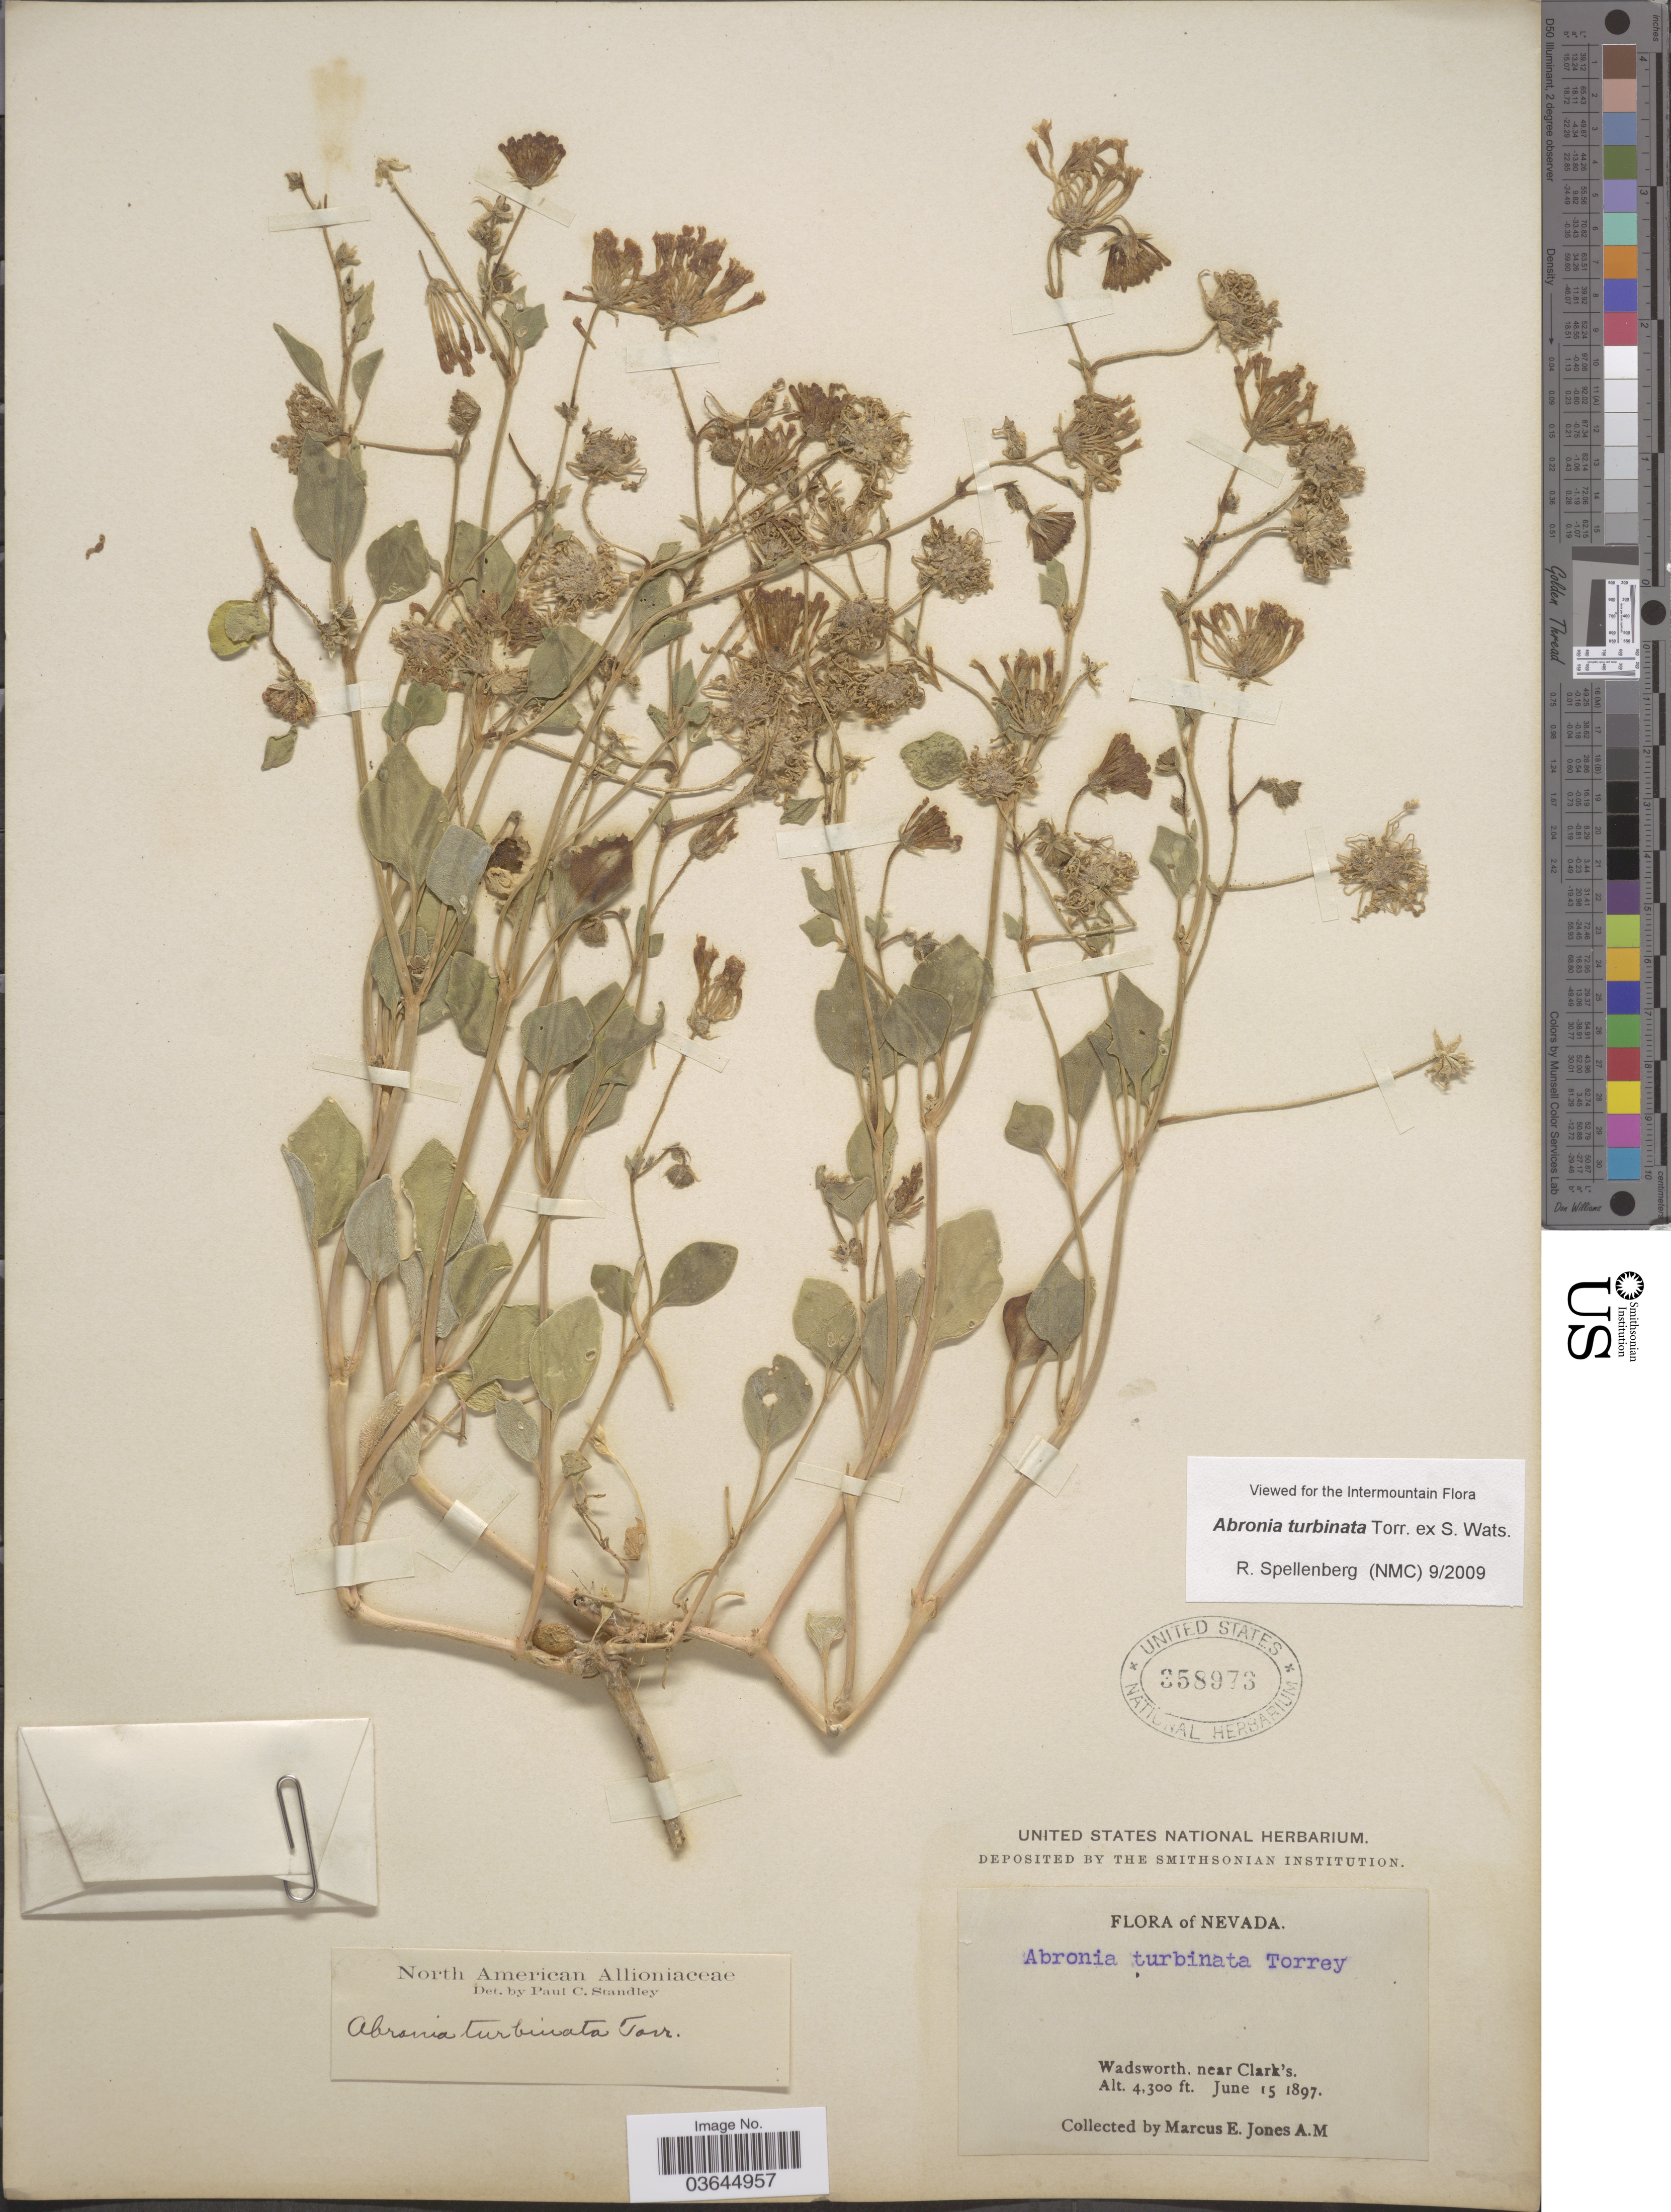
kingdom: Plantae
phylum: Tracheophyta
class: Magnoliopsida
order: Caryophyllales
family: Nyctaginaceae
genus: Abronia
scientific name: Abronia turbinata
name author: Torr. ex S. Watson in C. King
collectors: M. E. Jones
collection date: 1897-06-15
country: United States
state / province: Nevada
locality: Wadsworth, near Clark's.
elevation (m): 1311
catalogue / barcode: US 358973